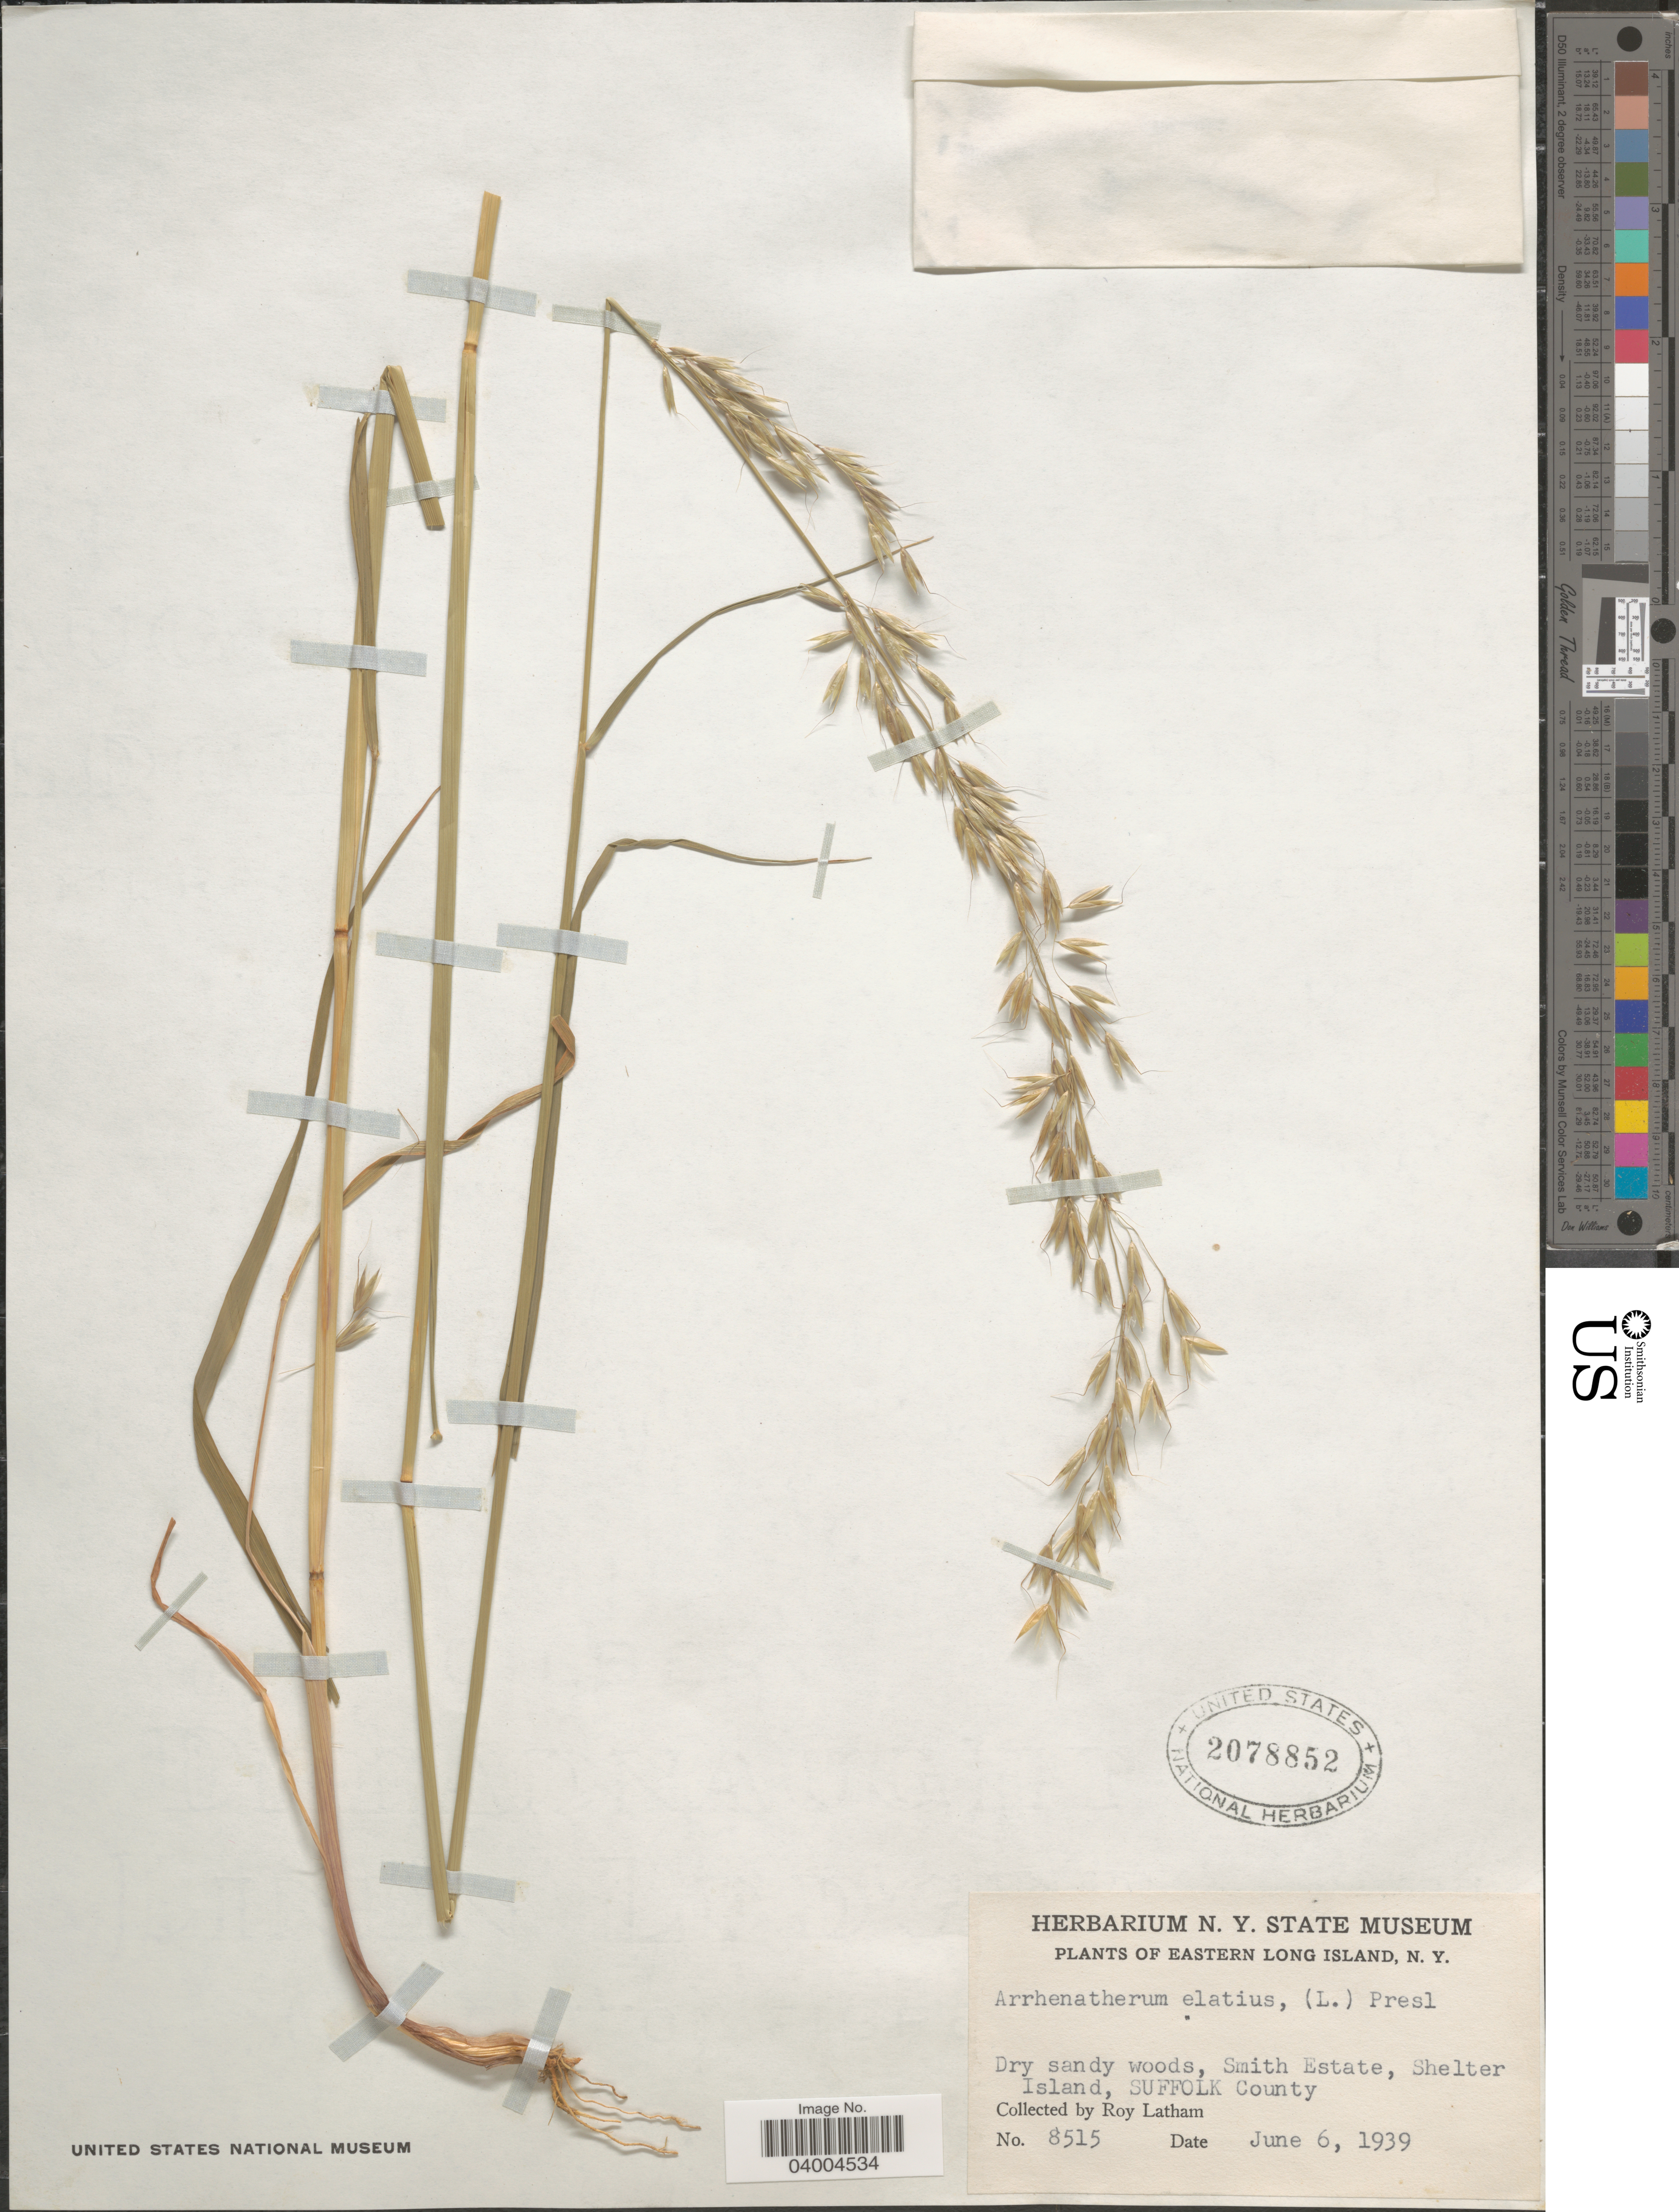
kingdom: Plantae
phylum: Tracheophyta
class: Liliopsida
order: Poales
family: Poaceae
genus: Arrhenatherum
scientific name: Arrhenatherum elatius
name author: (L.) J. Presl & C. Presl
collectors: R. Latham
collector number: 8515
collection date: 1939-06-06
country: United States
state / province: New York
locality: Eastern Long Island. Dry sandy woods, Smith Estate, Shelter Island, Suffolk County.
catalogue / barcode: US 2078852